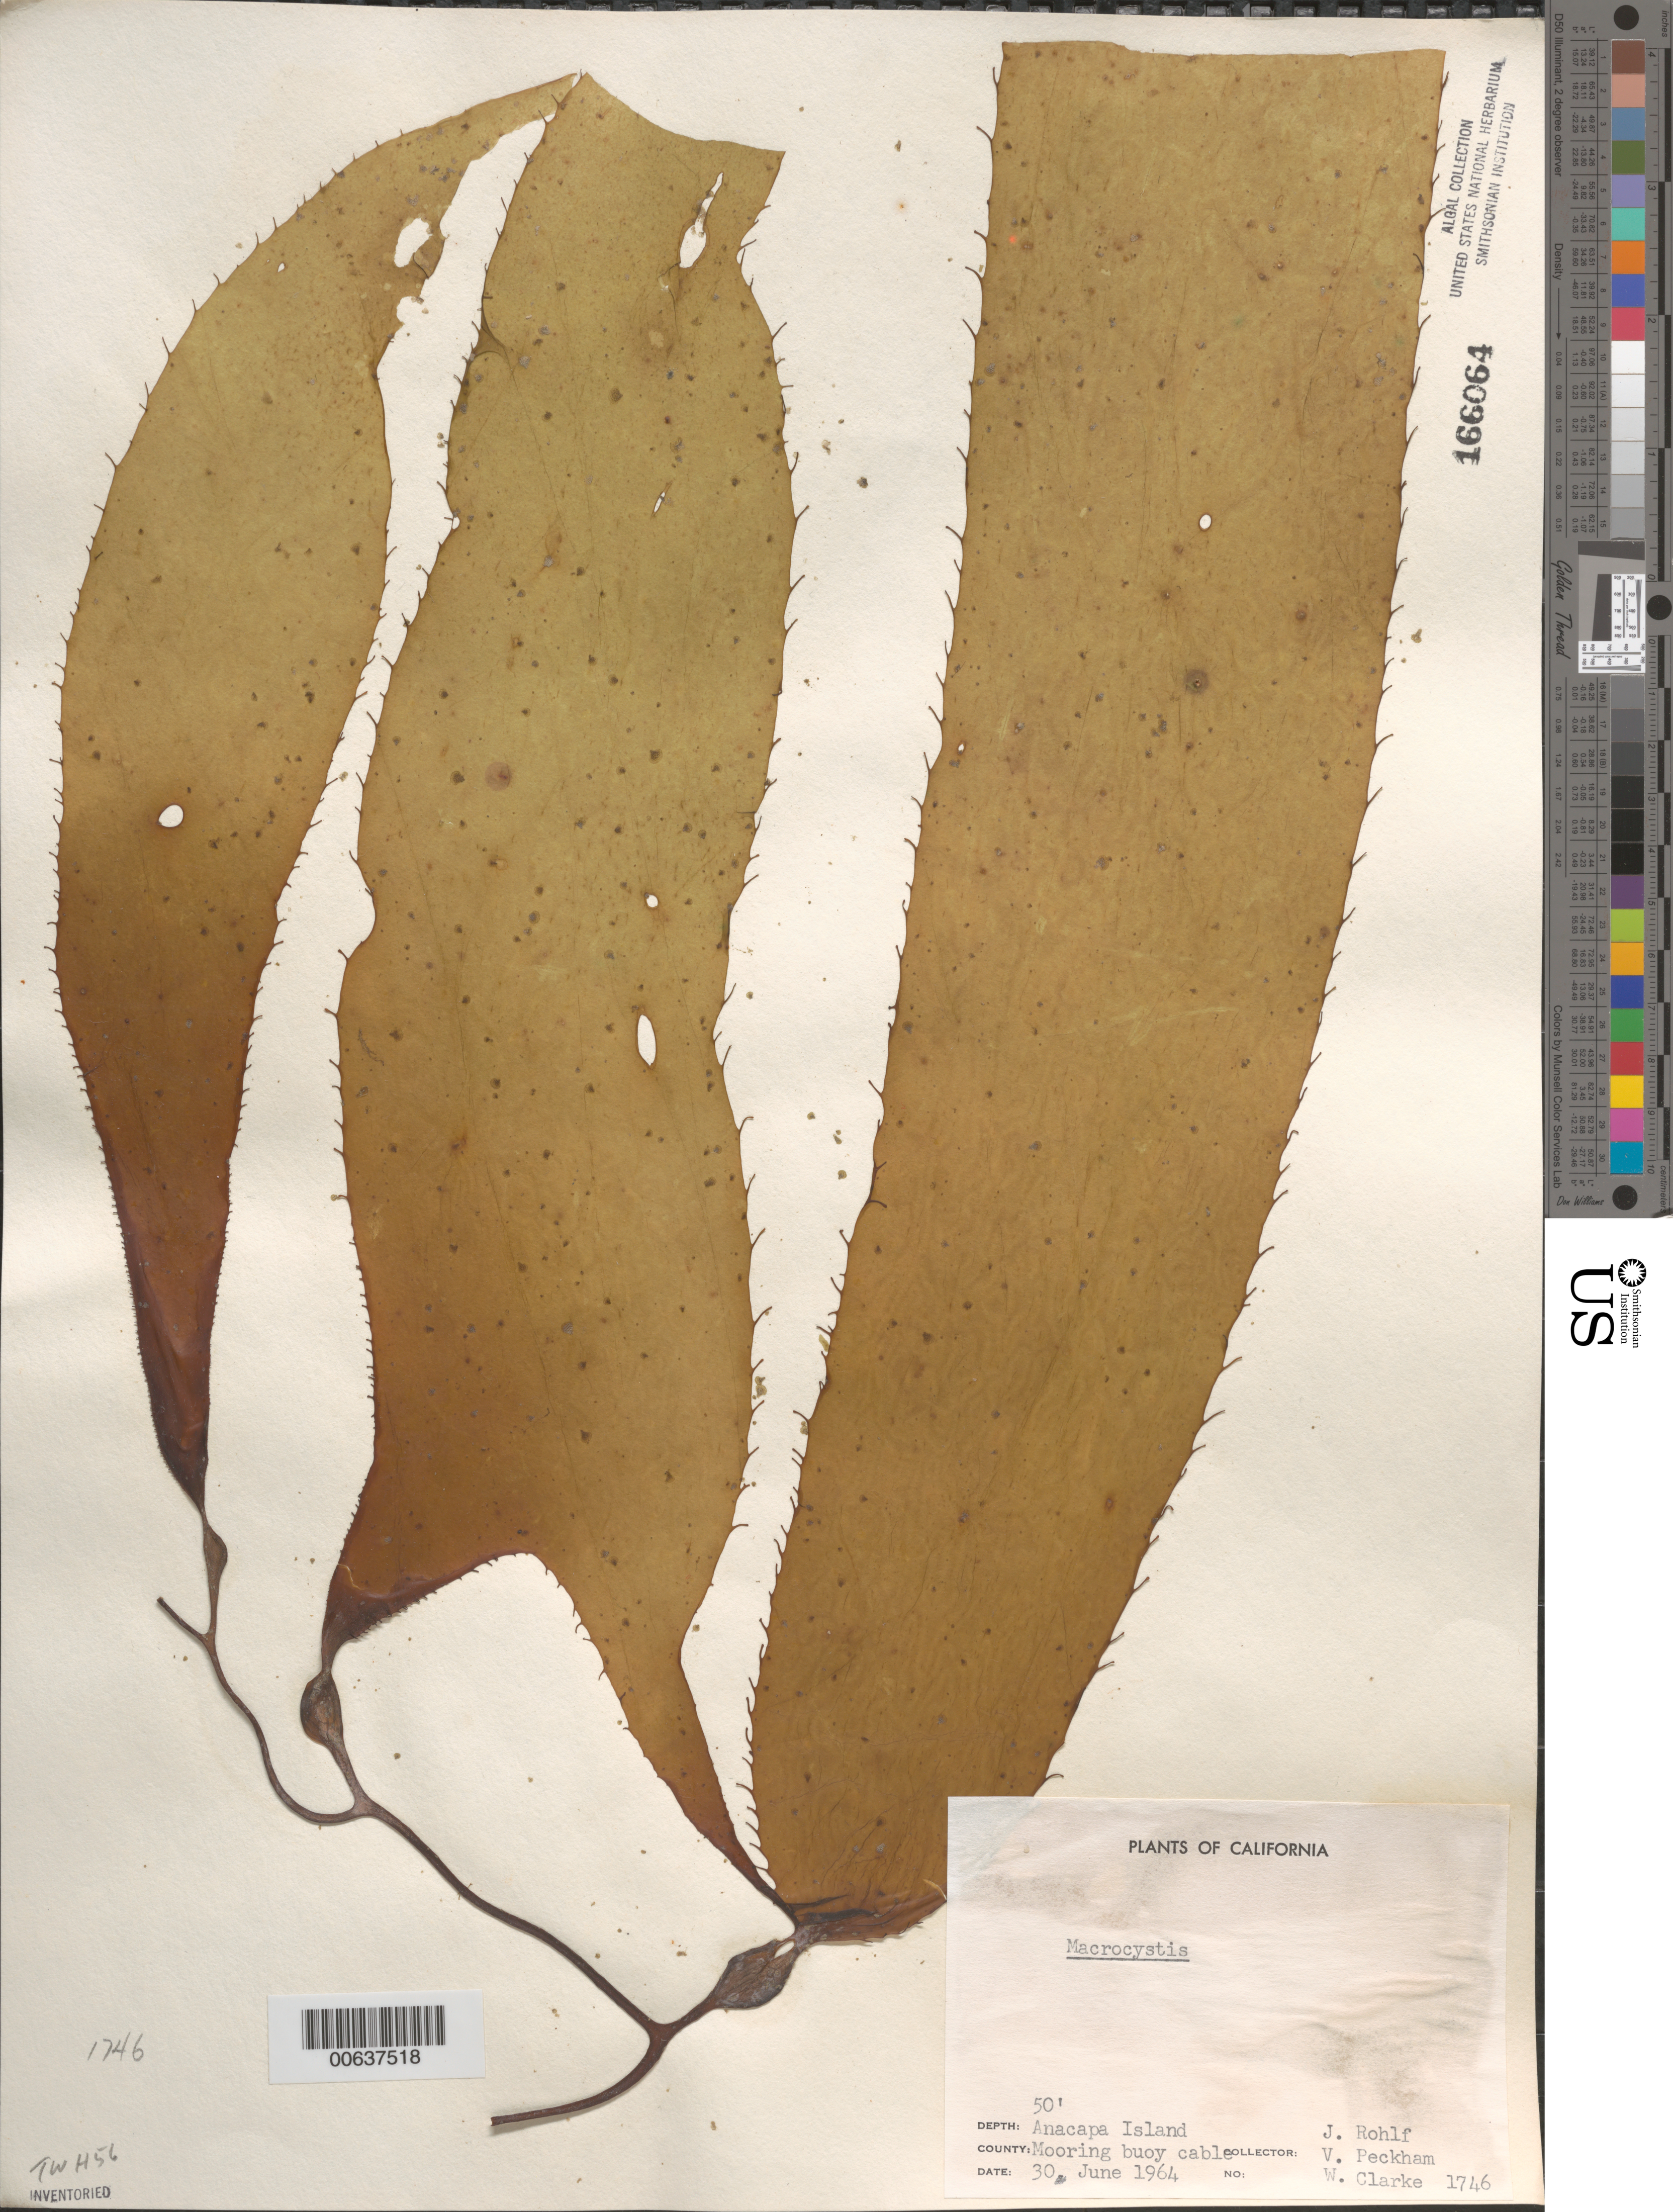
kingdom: Chromista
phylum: Ochrophyta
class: Phaeophyceae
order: Laminariales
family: Laminariaceae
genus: Macrocystis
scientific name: Macrocystis sp.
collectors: J. Rohlf, V. Peckham & W. Clarke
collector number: Neushul 1746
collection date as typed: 30 Jun 1964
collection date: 1964-06-30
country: United States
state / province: California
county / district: Ventura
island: Anacapa Island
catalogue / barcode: US 166064